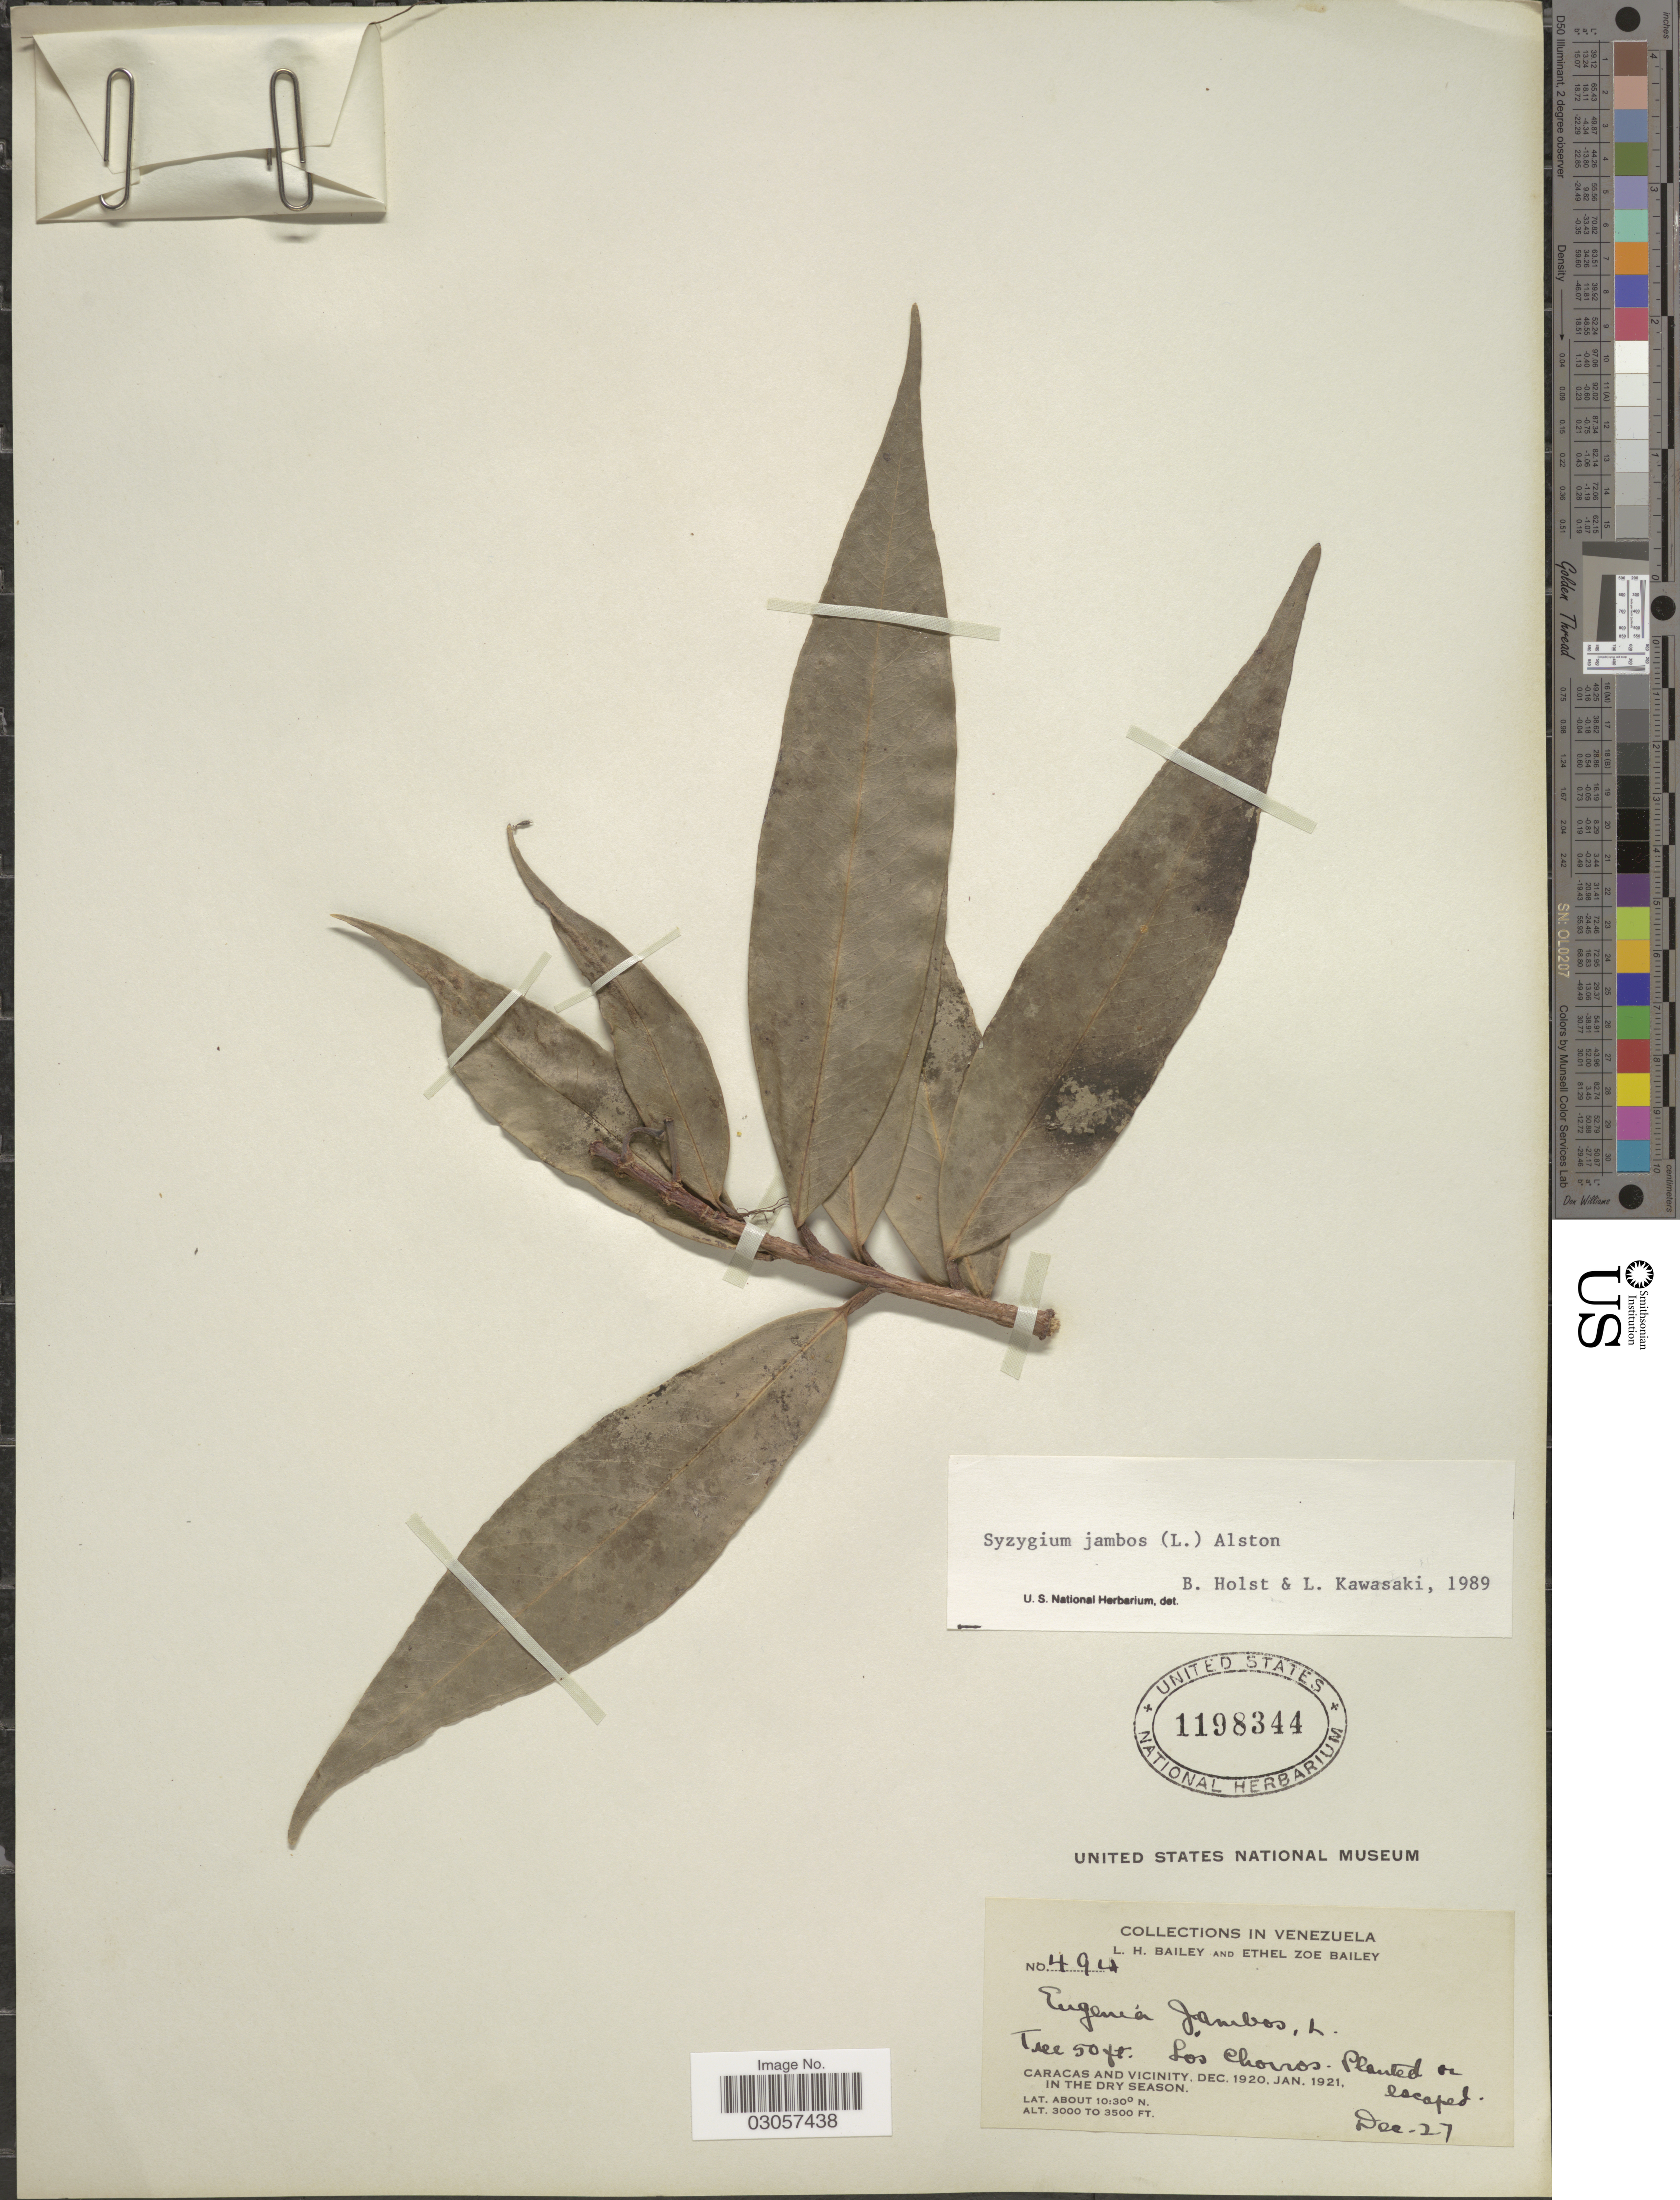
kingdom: Plantae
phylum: Tracheophyta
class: Magnoliopsida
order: Myrtales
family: Myrtaceae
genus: Syzygium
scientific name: Syzygium jambos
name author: (L.) Alston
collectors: L. H. Bailey & E. Z. Bailey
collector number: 494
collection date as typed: Transcribed d/m/y: /12/27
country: Venezuela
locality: Caracas and Vicinity, Los Chorros.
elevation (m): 914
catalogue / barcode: US 1198344